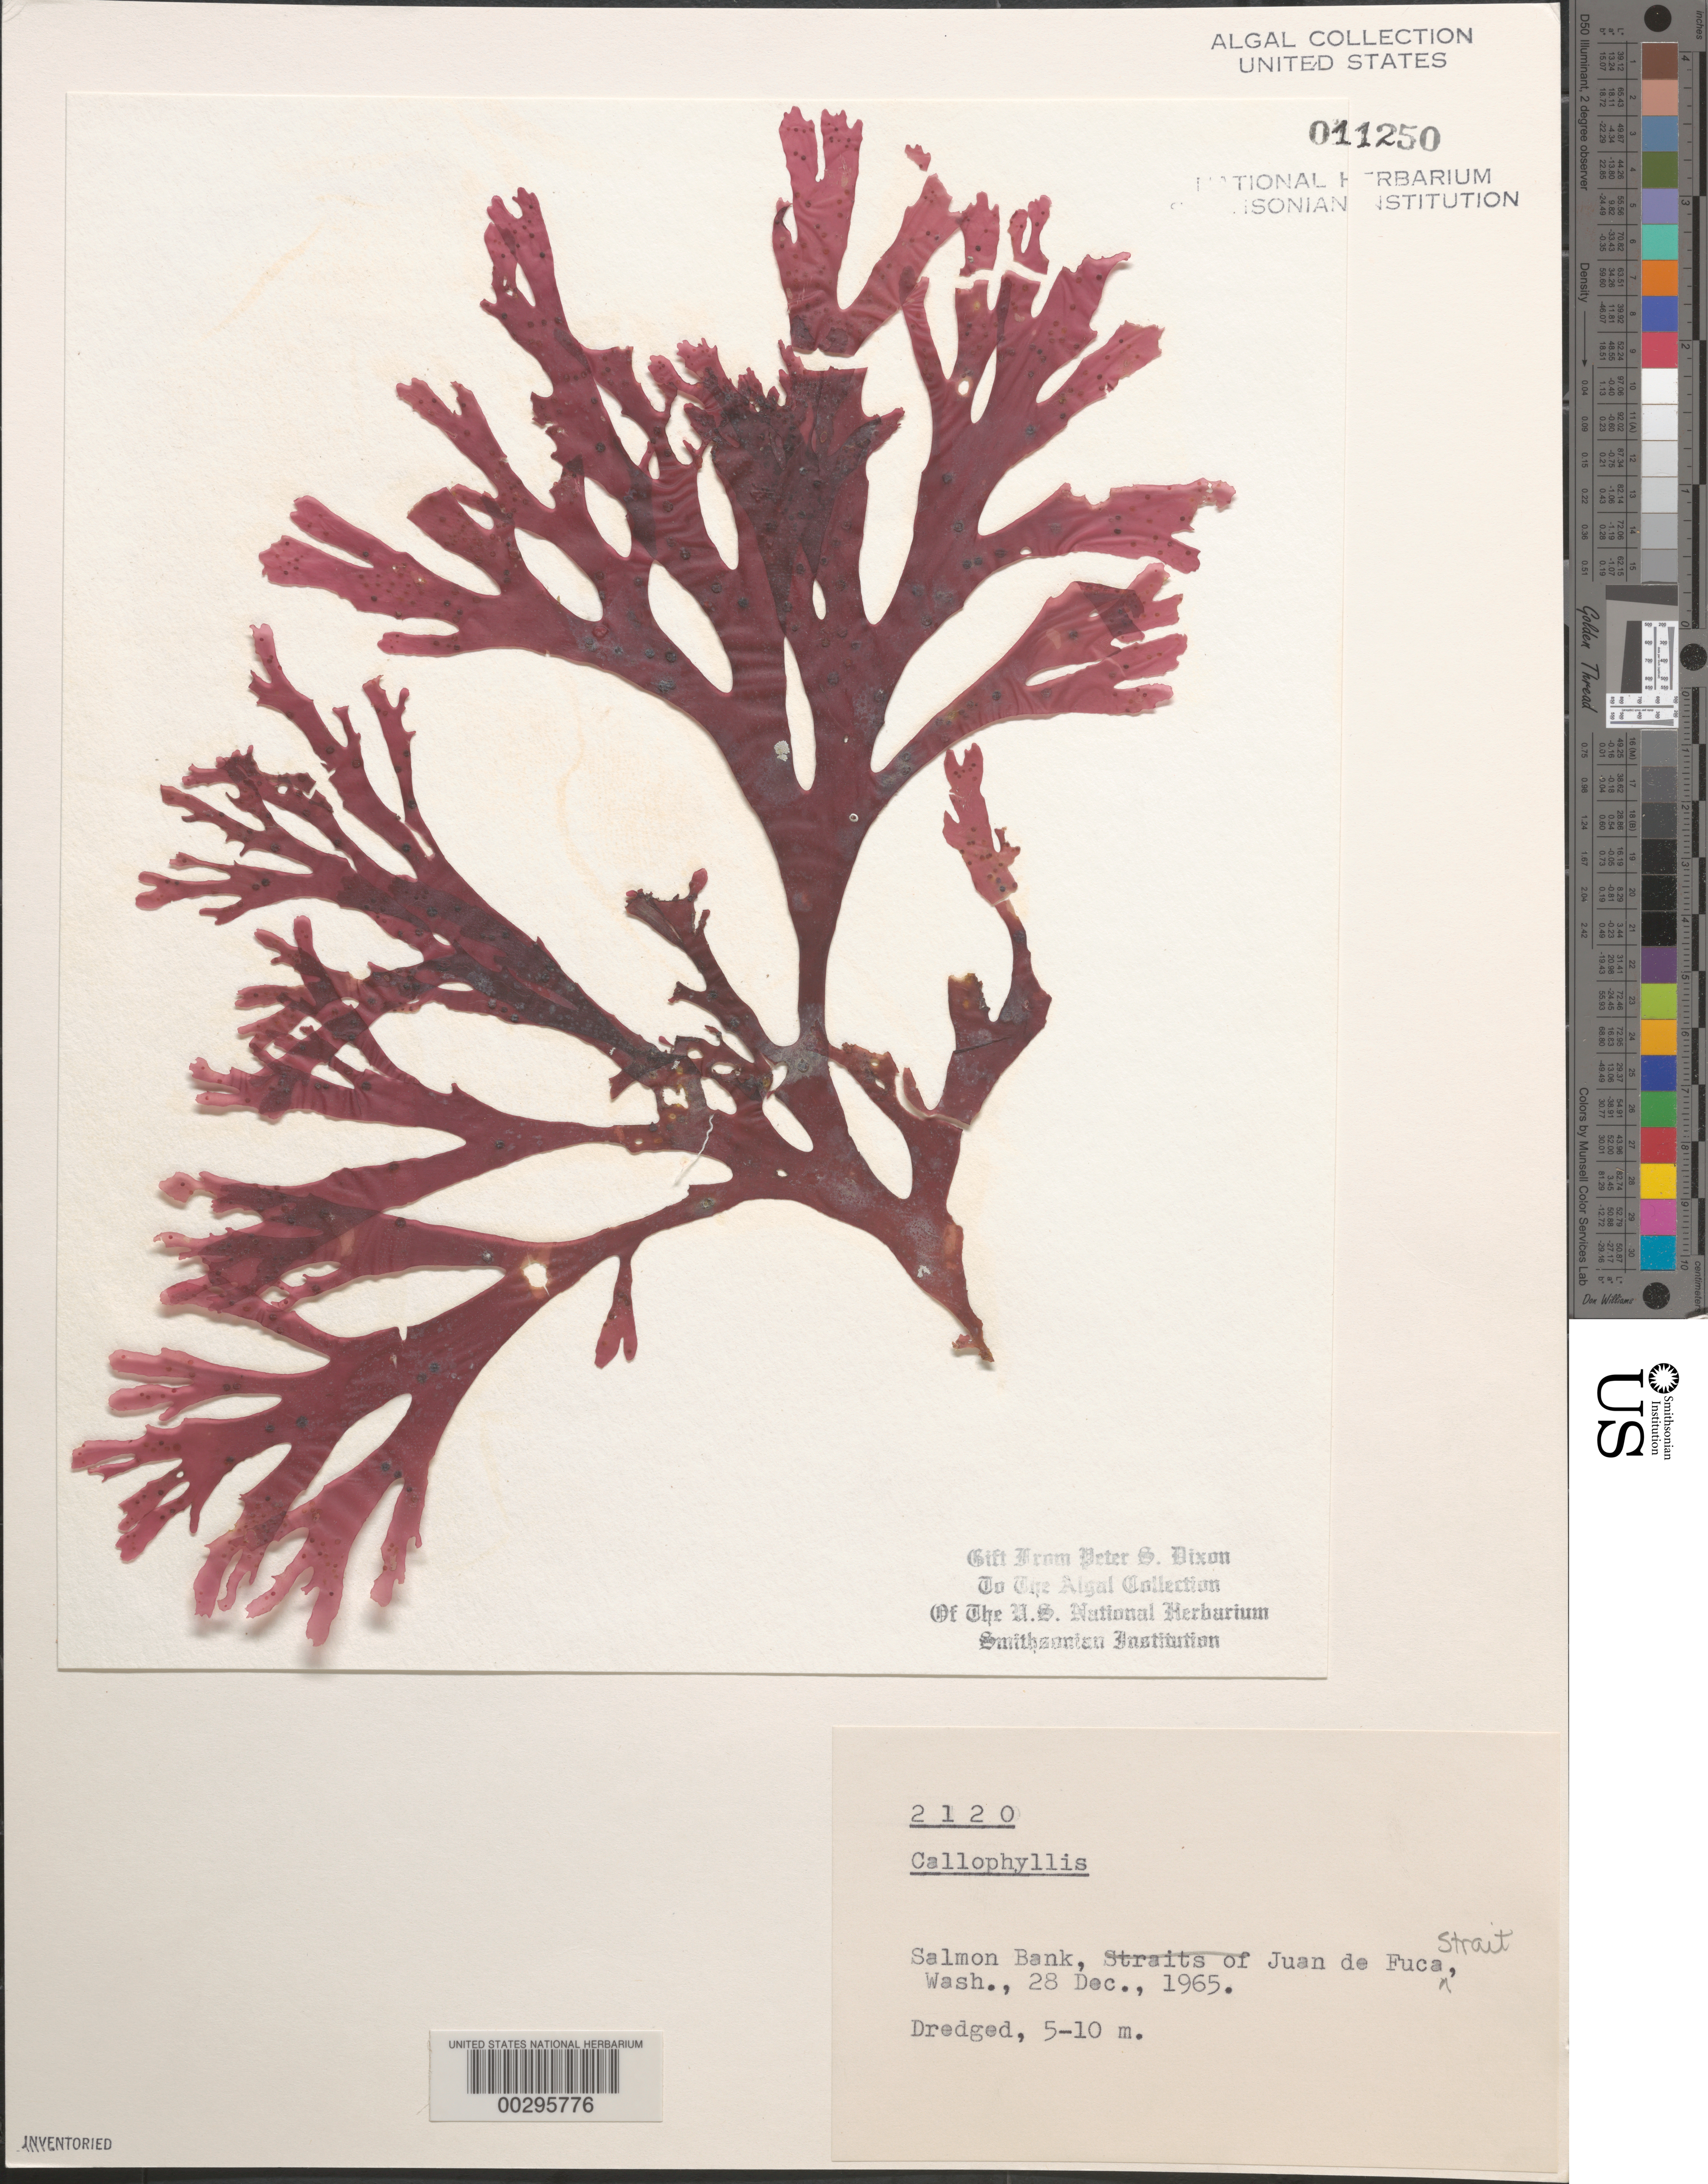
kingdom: Plantae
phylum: Rhodophyta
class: Florideophyceae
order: Gigartinales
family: Kallymeniaceae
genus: Callophyllis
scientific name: Callophyllis sp.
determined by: Dixon, P. S.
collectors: P. S. Dixon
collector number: PSD 2120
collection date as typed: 28 Dec 1965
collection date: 1965-12-28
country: United States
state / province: Washington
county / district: San Juan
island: San Juan Islands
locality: Salmon Bank, Strait of Juan de Fuca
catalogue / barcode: US 11250